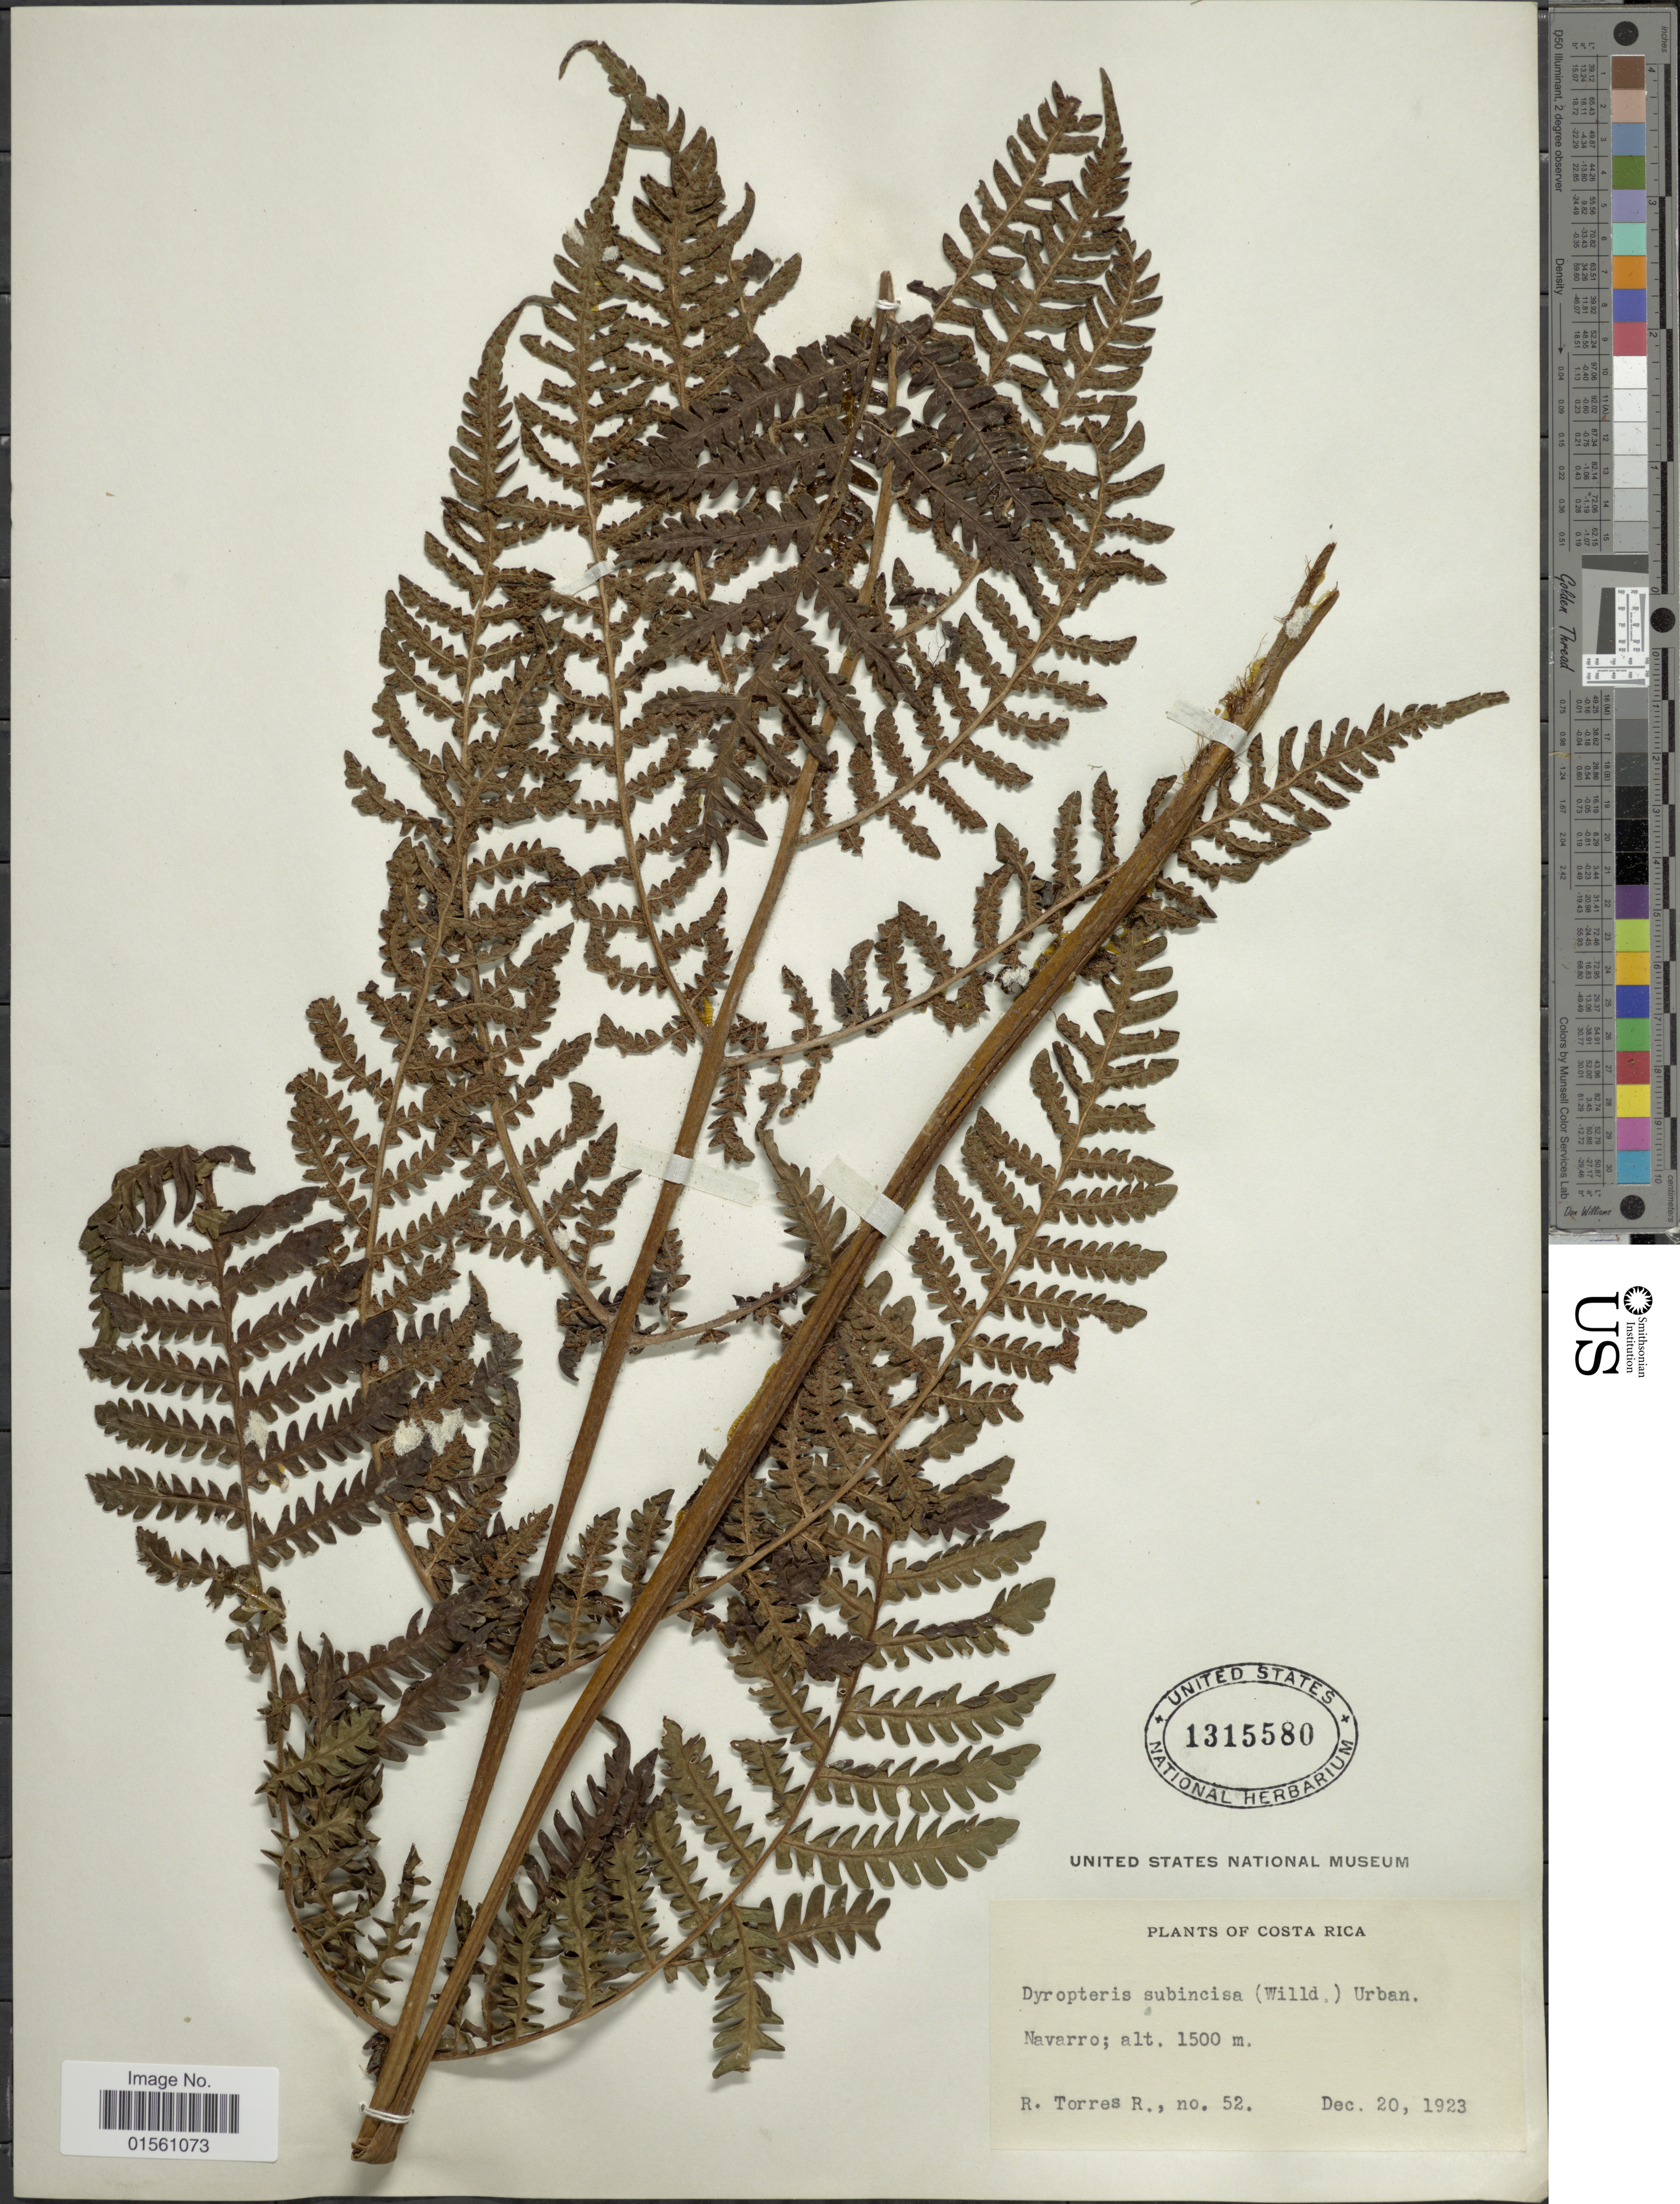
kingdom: Plantae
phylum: Tracheophyta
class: Polypodiopsida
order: Polypodiales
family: Dryopteridaceae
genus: Megalastrum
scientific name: Megalastrum subincisum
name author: (Willd.) A.R. Sm. & R.C. Moran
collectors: R. Torres R.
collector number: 52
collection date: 1923-12-20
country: Costa Rica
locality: Costa Rica, Navarro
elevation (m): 1500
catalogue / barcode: US 1315580